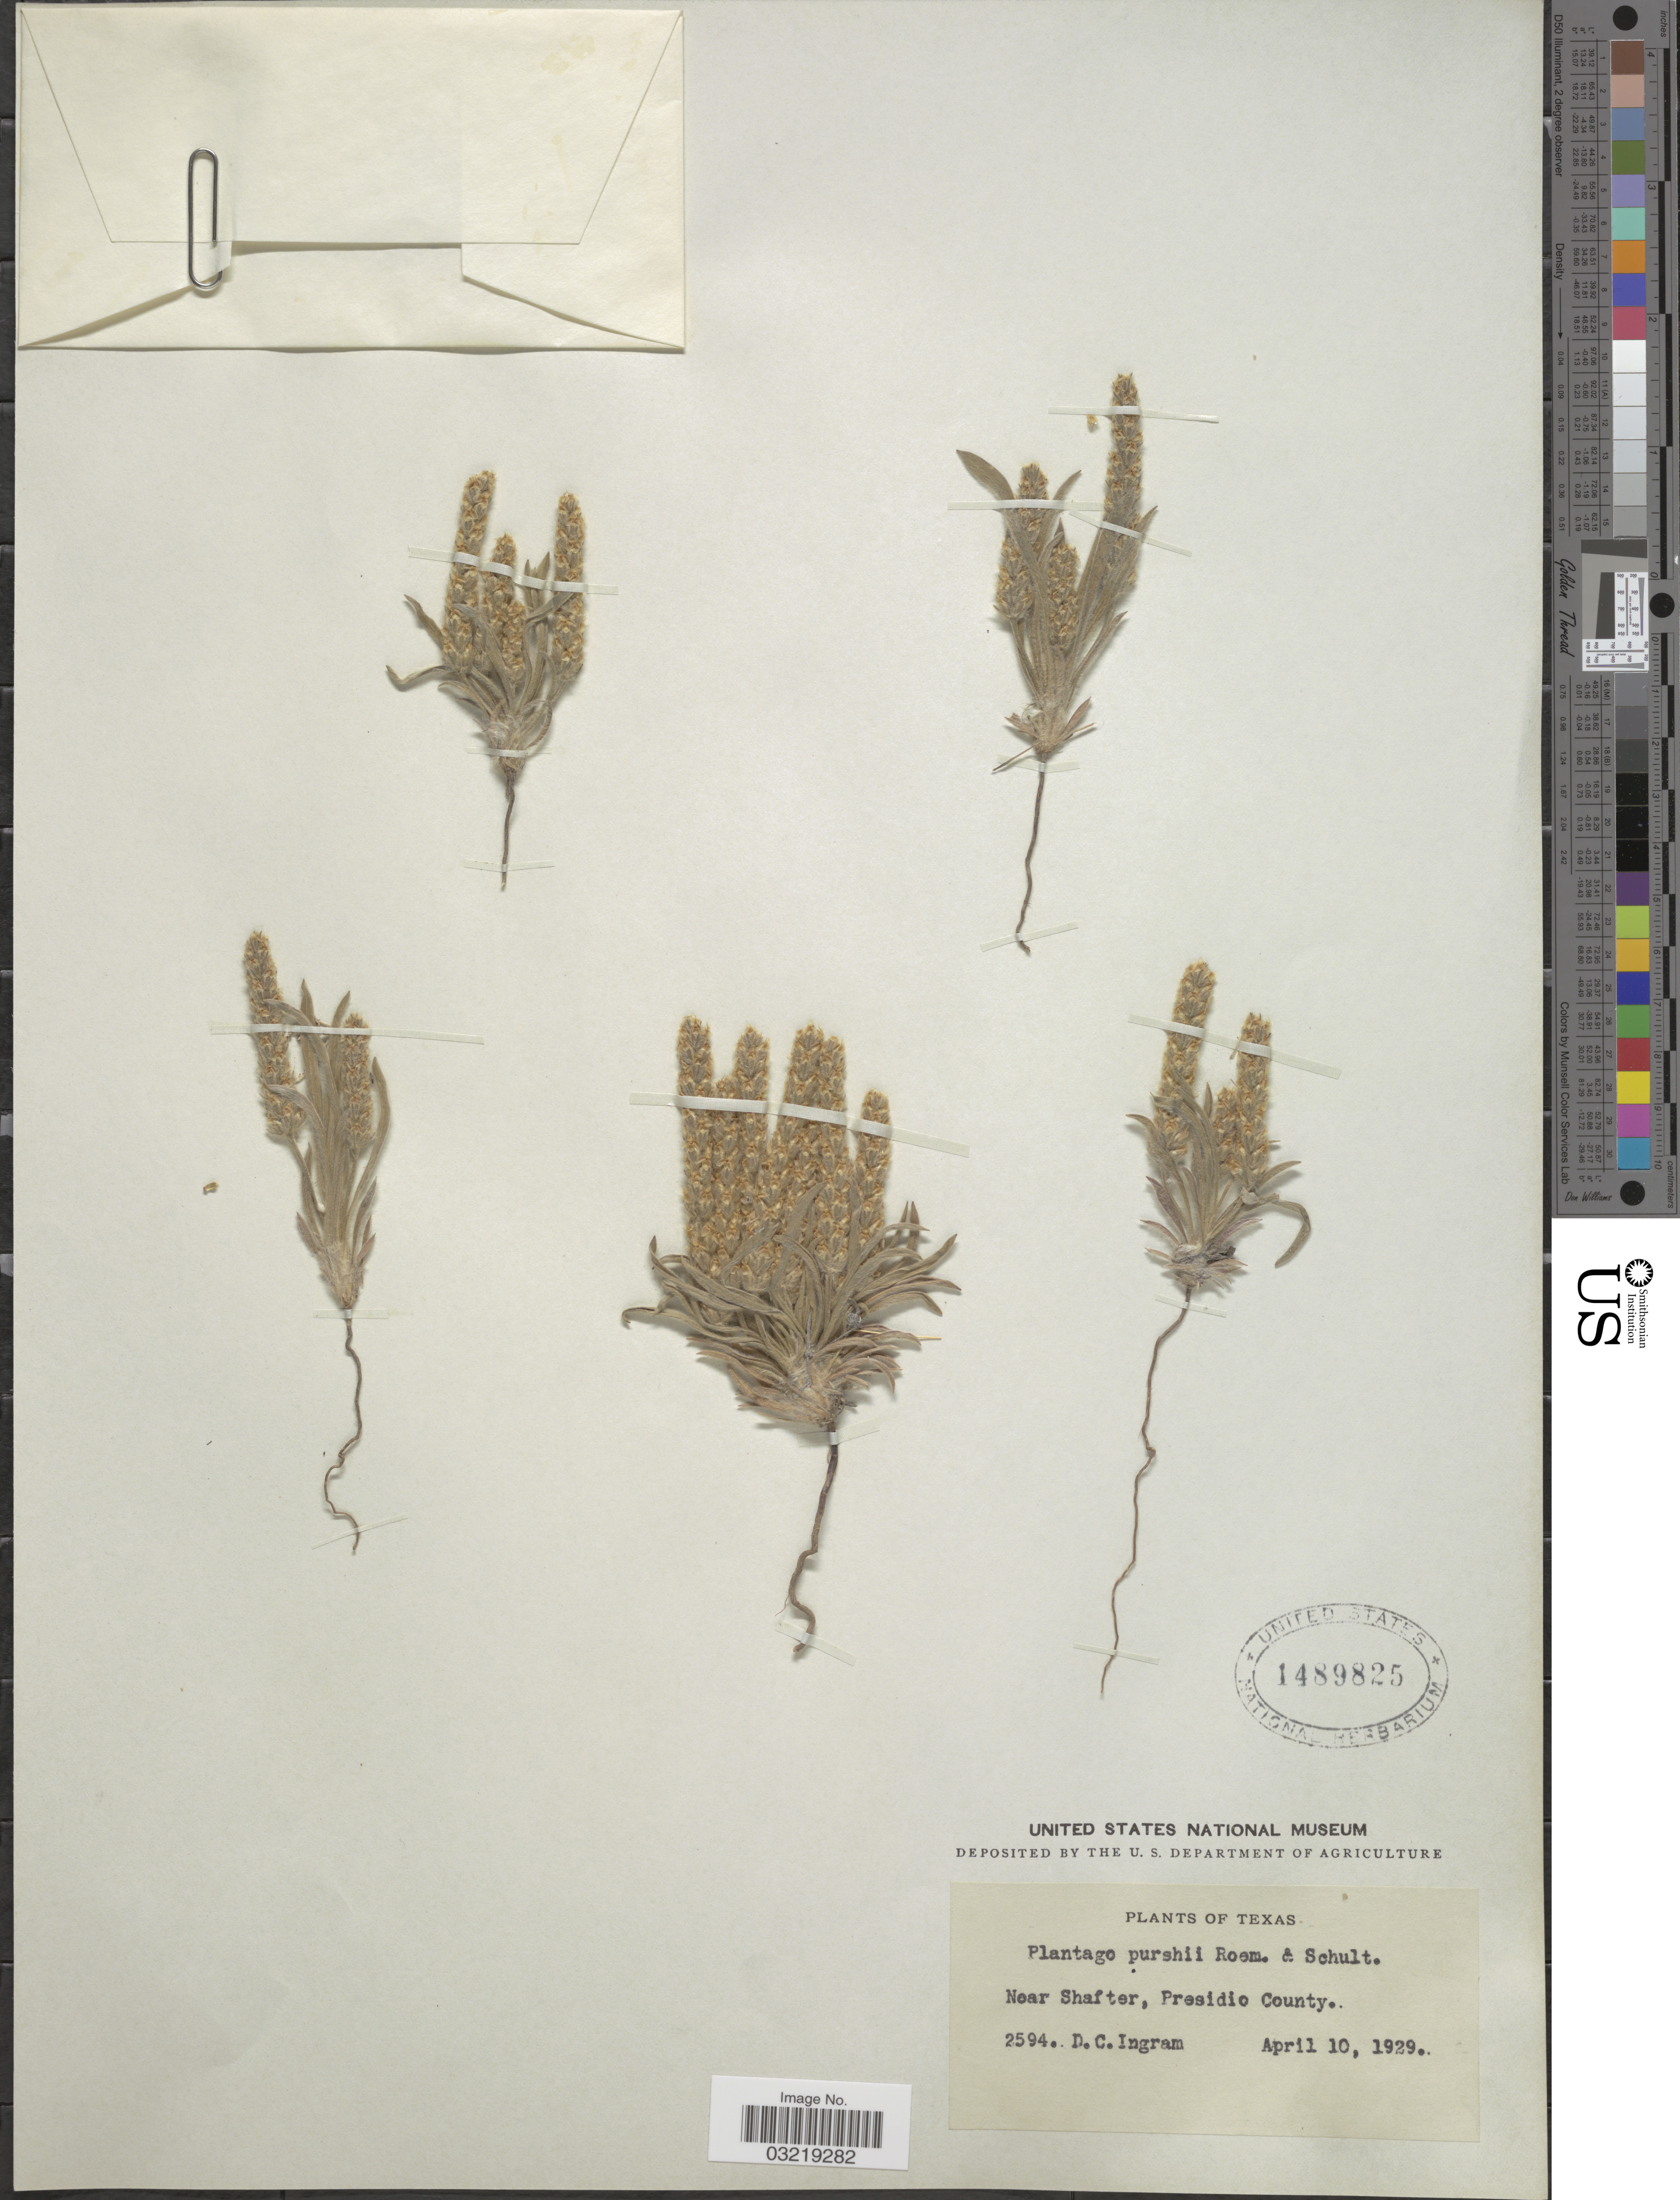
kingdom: Plantae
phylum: Tracheophyta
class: Magnoliopsida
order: Lamiales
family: Plantaginaceae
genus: Plantago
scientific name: Plantago patagonica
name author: Jacq.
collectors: D. C. Ingram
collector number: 2594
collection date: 1929-04-10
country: United States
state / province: Texas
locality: Near Shafter, Presidio County.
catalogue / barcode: US 1489825